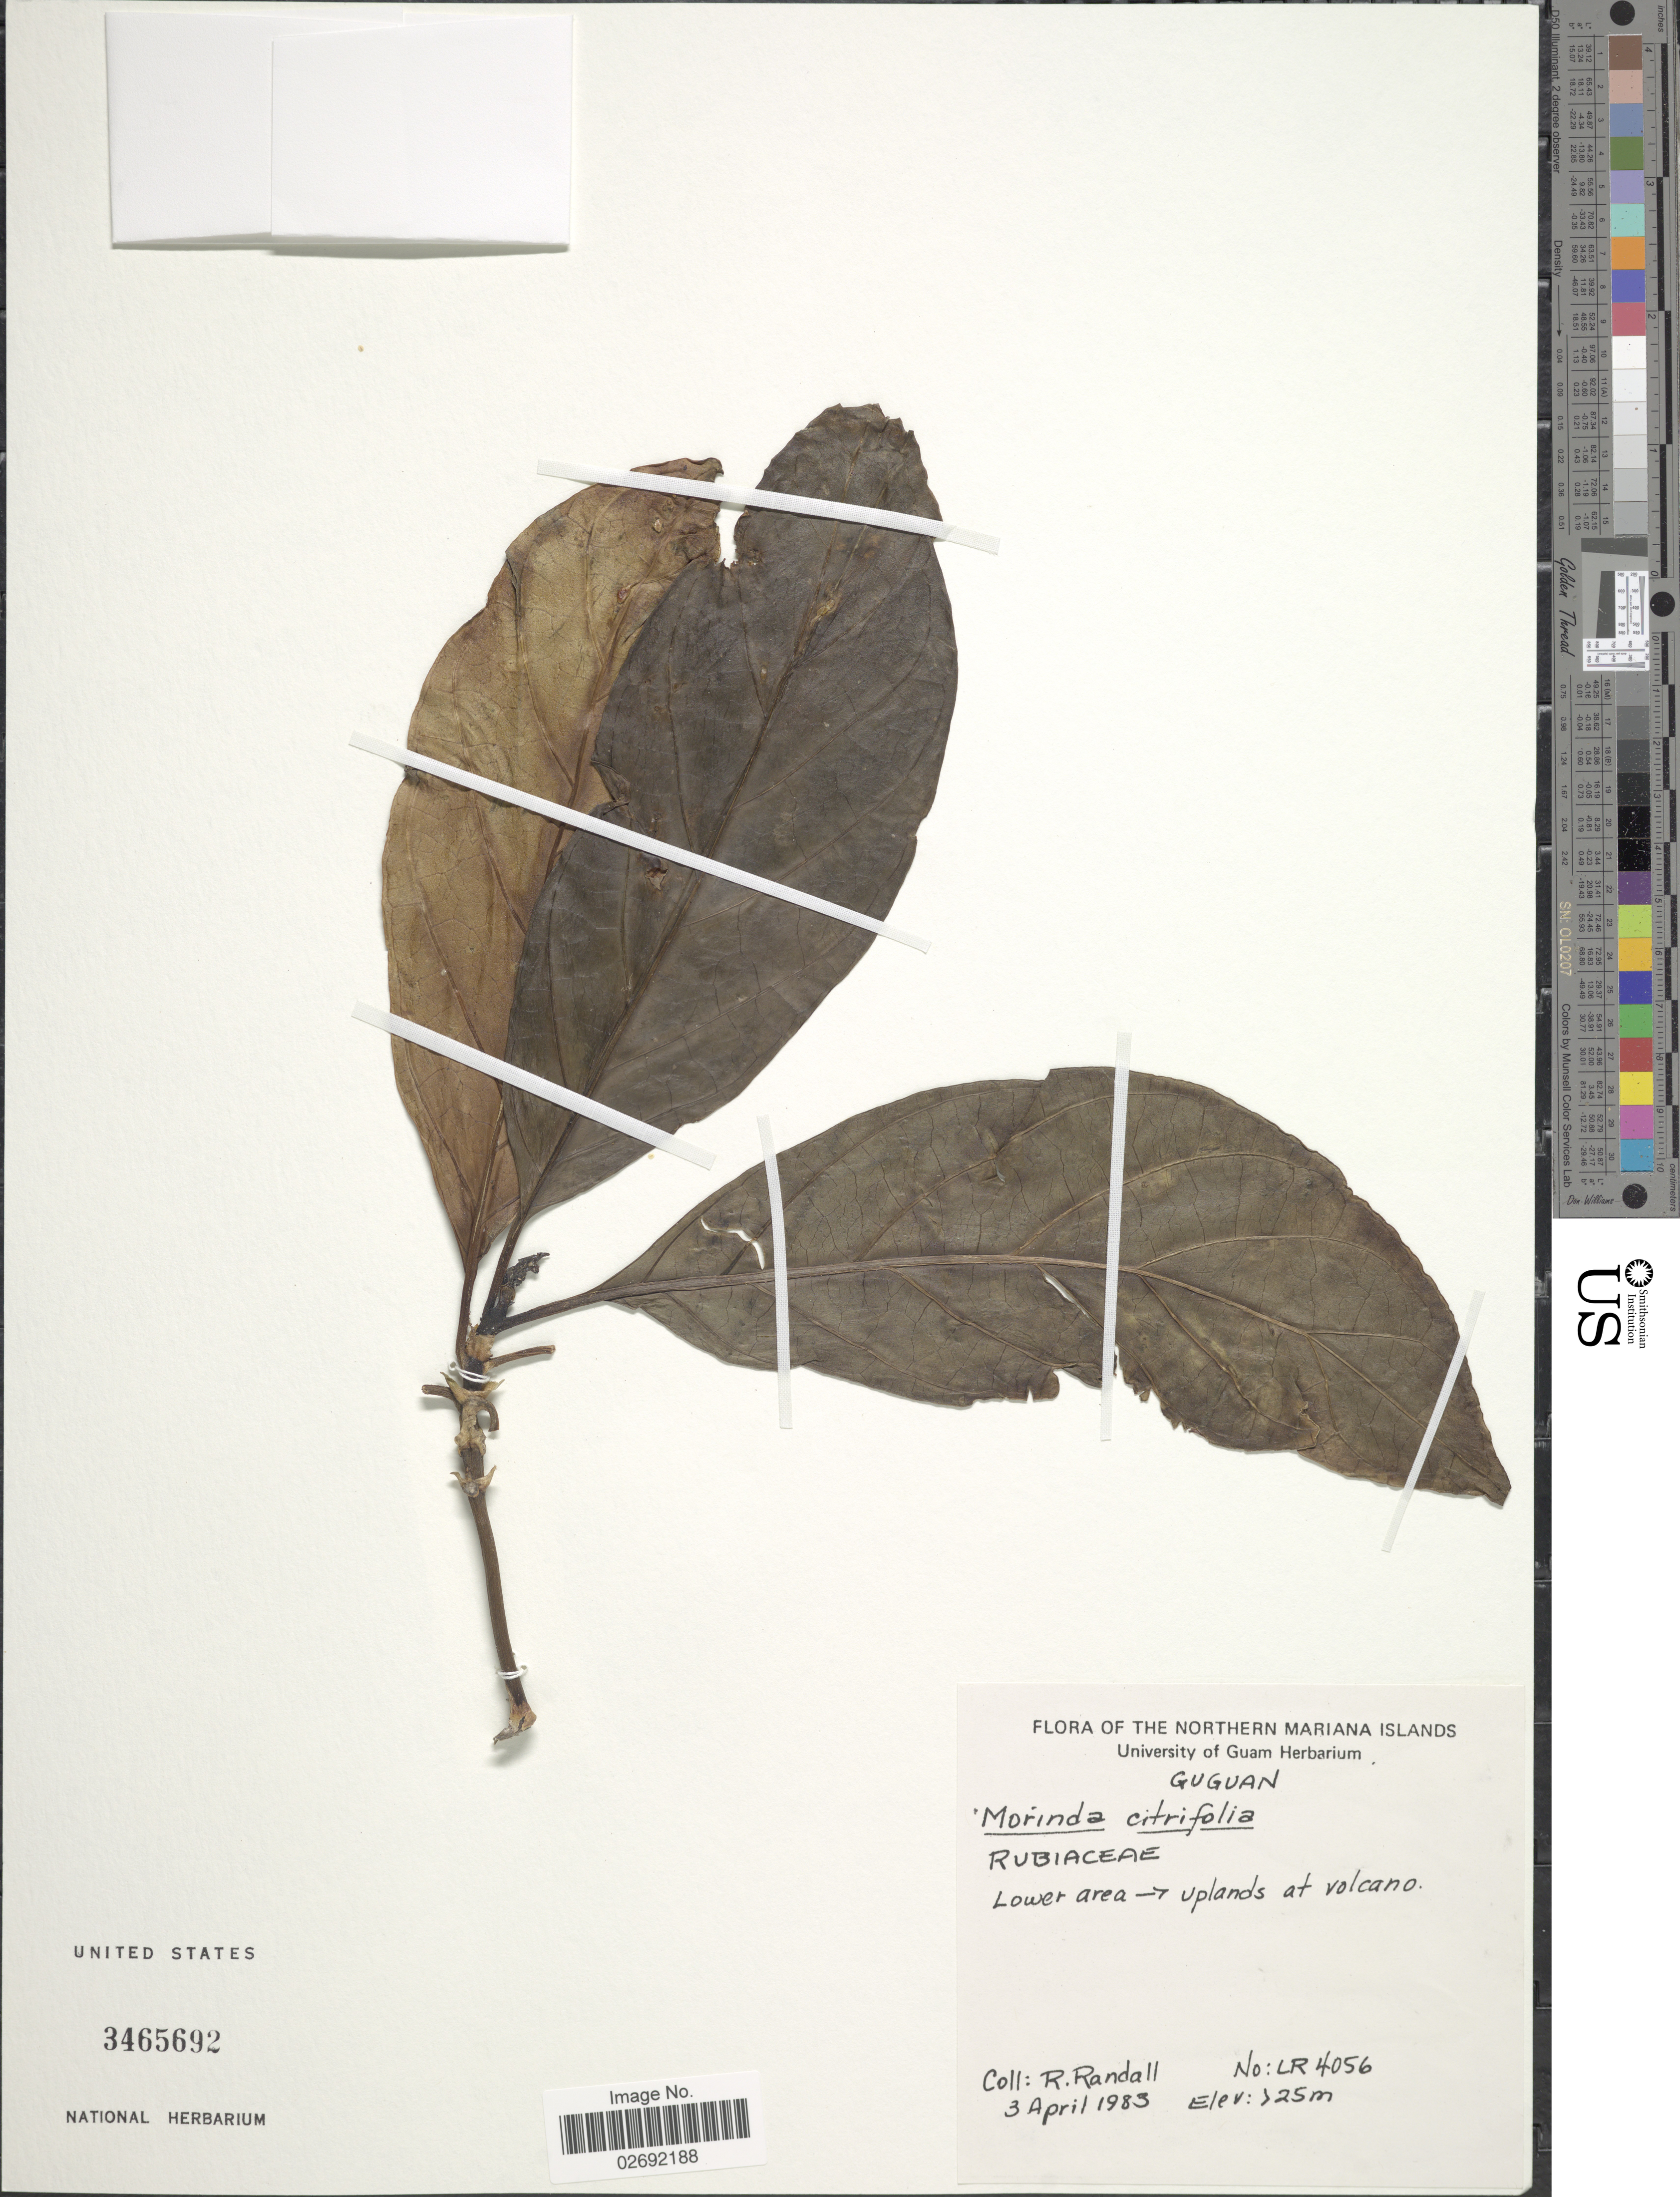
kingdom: Plantae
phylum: Tracheophyta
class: Magnoliopsida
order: Gentianales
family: Rubiaceae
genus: Morinda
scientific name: Morinda citrifolia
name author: L.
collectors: R. Randall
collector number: LR 4056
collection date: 1983-04-03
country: Northern Mariana Islands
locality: The Northern Mariana Islands, Guguan, Lower area - Uplands at volcano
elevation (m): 25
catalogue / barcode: US 3465692